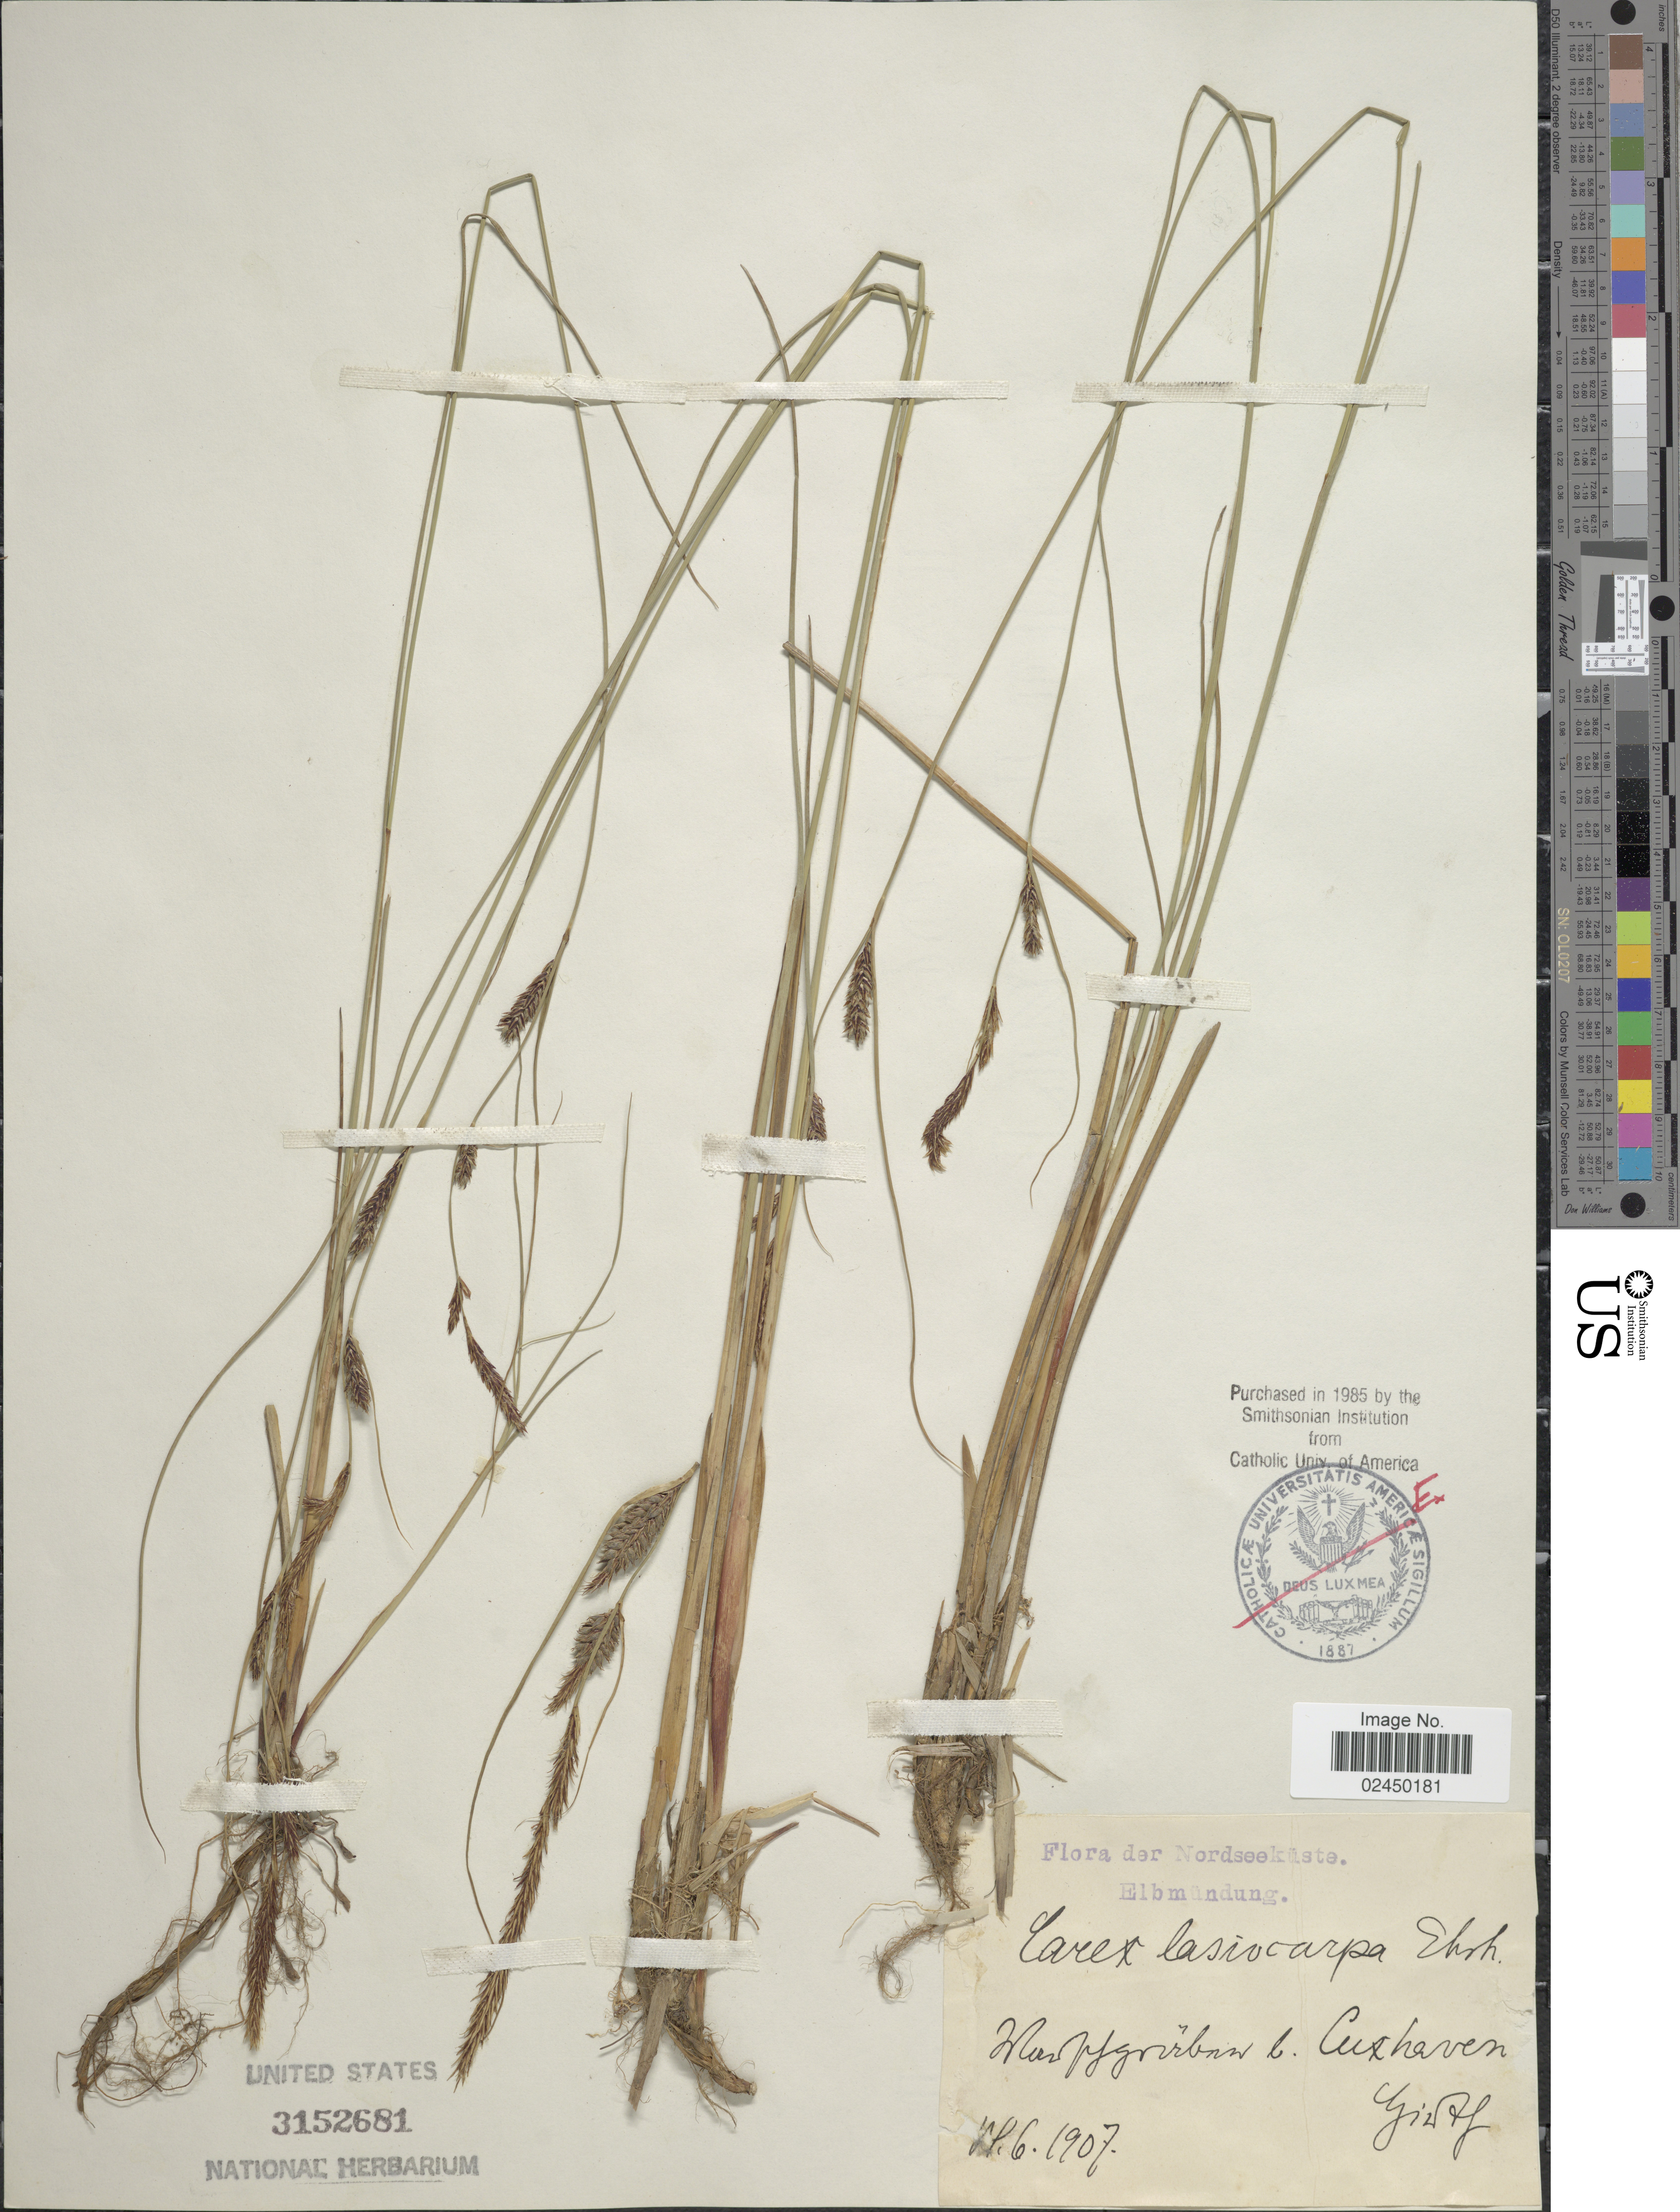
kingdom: Plantae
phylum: Tracheophyta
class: Liliopsida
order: Poales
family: Cyperaceae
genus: Carex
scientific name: Carex lasiocarpa var. lasiocarpa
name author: Ehrh.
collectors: Gioff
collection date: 1907-06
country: Germany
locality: Cuxhaven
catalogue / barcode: US 3152681